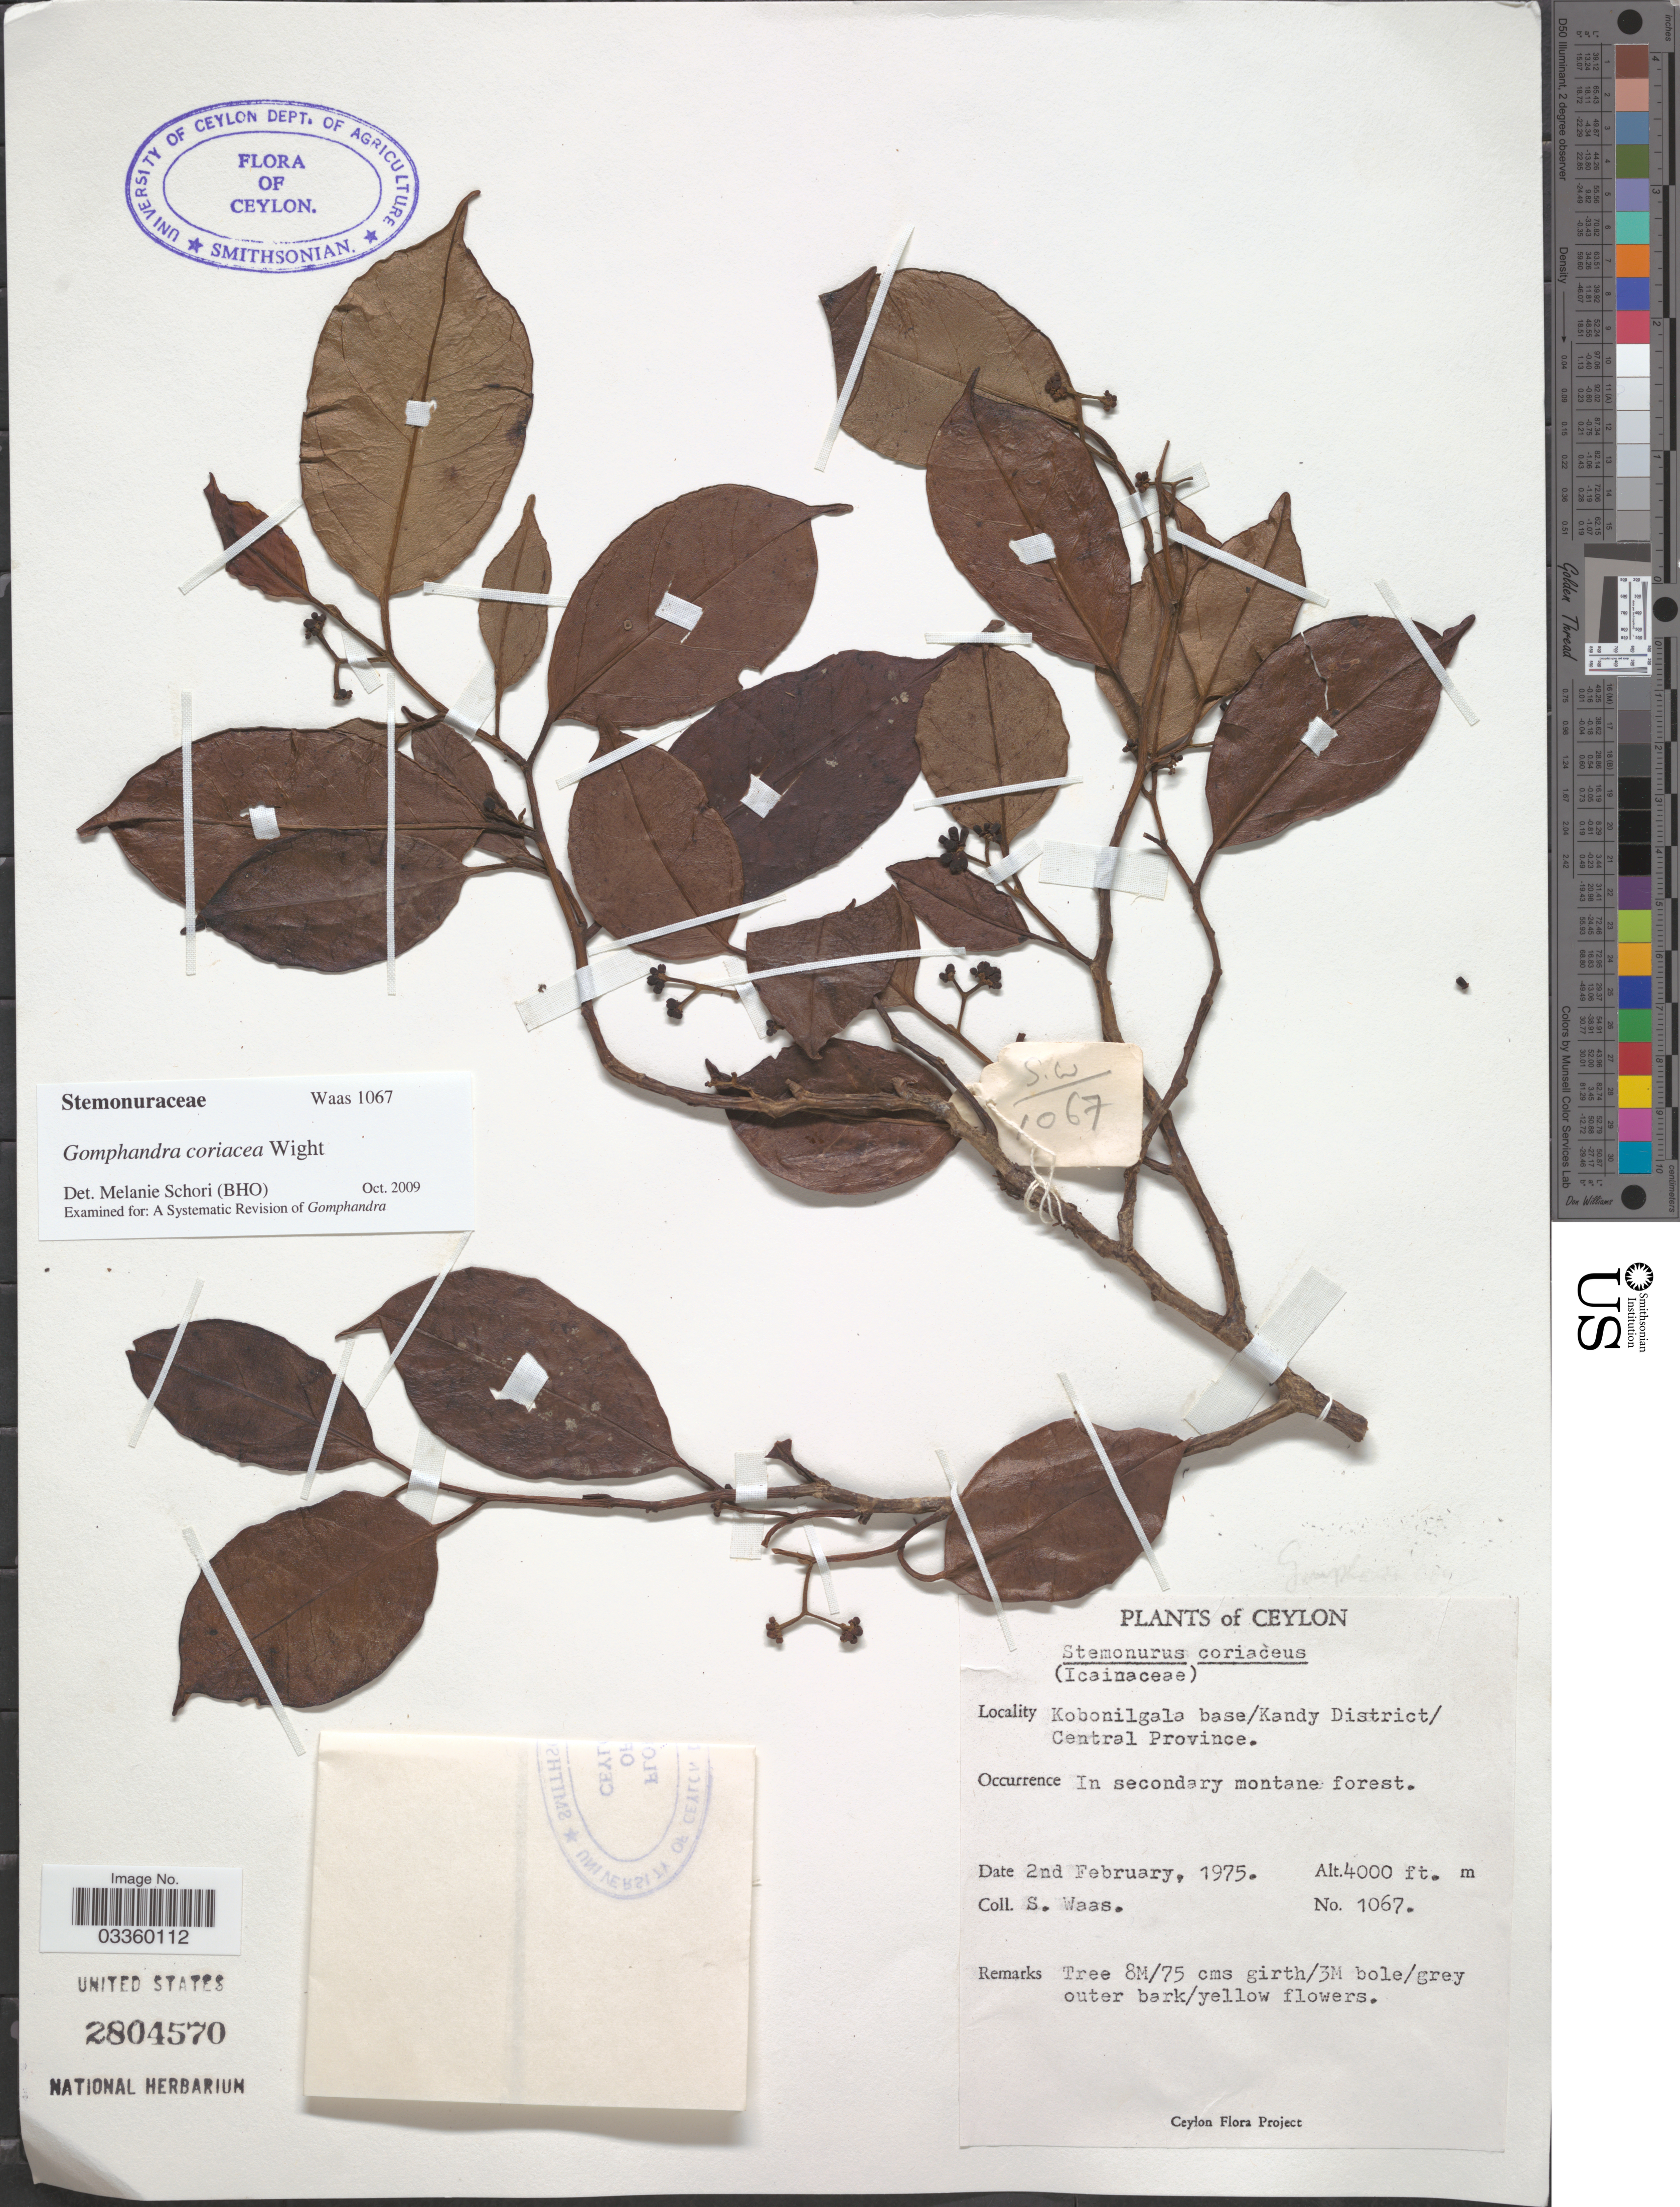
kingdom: Plantae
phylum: Tracheophyta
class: Magnoliopsida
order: Cardiopteridales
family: Stemonuraceae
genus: Gomphandra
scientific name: Gomphandra coriacea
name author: Wight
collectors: S. Waas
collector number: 1067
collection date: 1975-02-02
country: Sri Lanka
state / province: Central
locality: Ceylon. Kobonilgala base/Kandy District.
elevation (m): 1219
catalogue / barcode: US 2804570